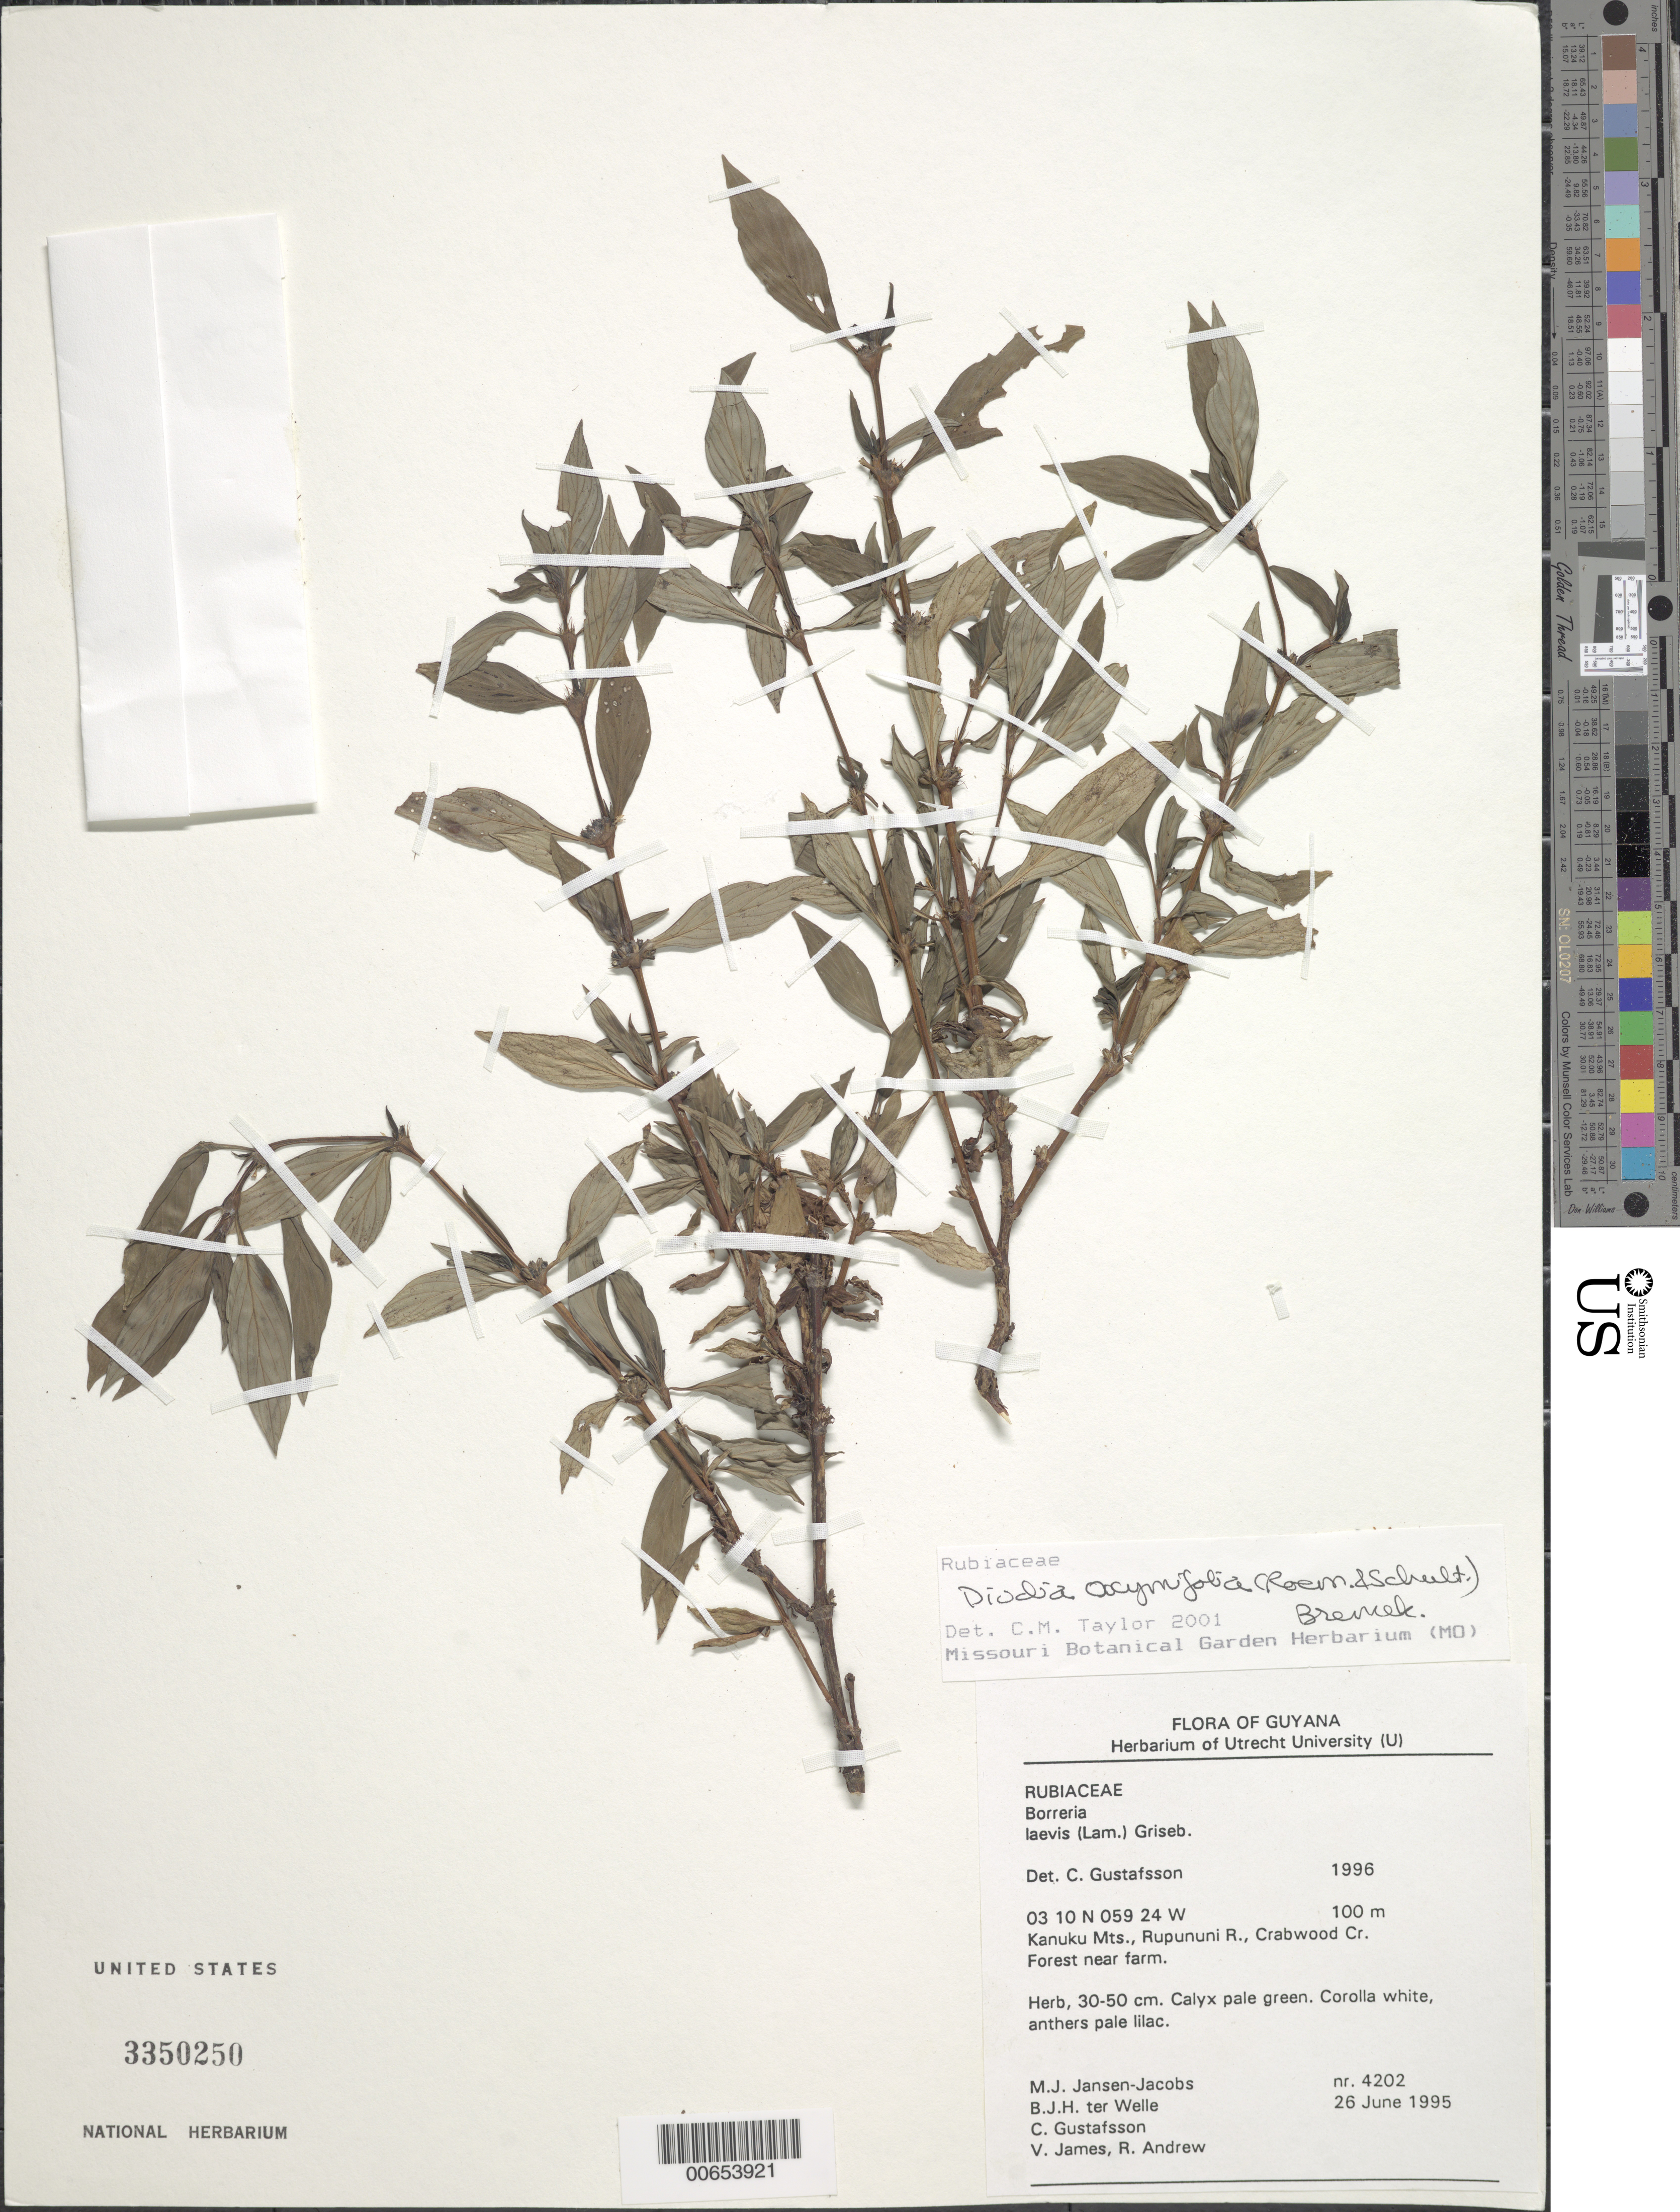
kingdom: Plantae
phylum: Tracheophyta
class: Magnoliopsida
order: Gentianales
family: Rubiaceae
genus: Diodia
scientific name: Diodia ocymifolia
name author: (Willd. ex Roem. & Schult.) Bremek.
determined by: Taylor, Charlotte M.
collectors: M. J. Jansen-Jacobs, B. Welle, C. G. Gustafsson, V. James & R. Andrew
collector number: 4202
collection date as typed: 26-Jun-95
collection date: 1995-06-26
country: Guyana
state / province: U. Takutu-U. Essequibo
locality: Crabwood Creek, Rupununi River, Kanuku Mts.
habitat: Forest near farm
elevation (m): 100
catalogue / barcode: US 3350250